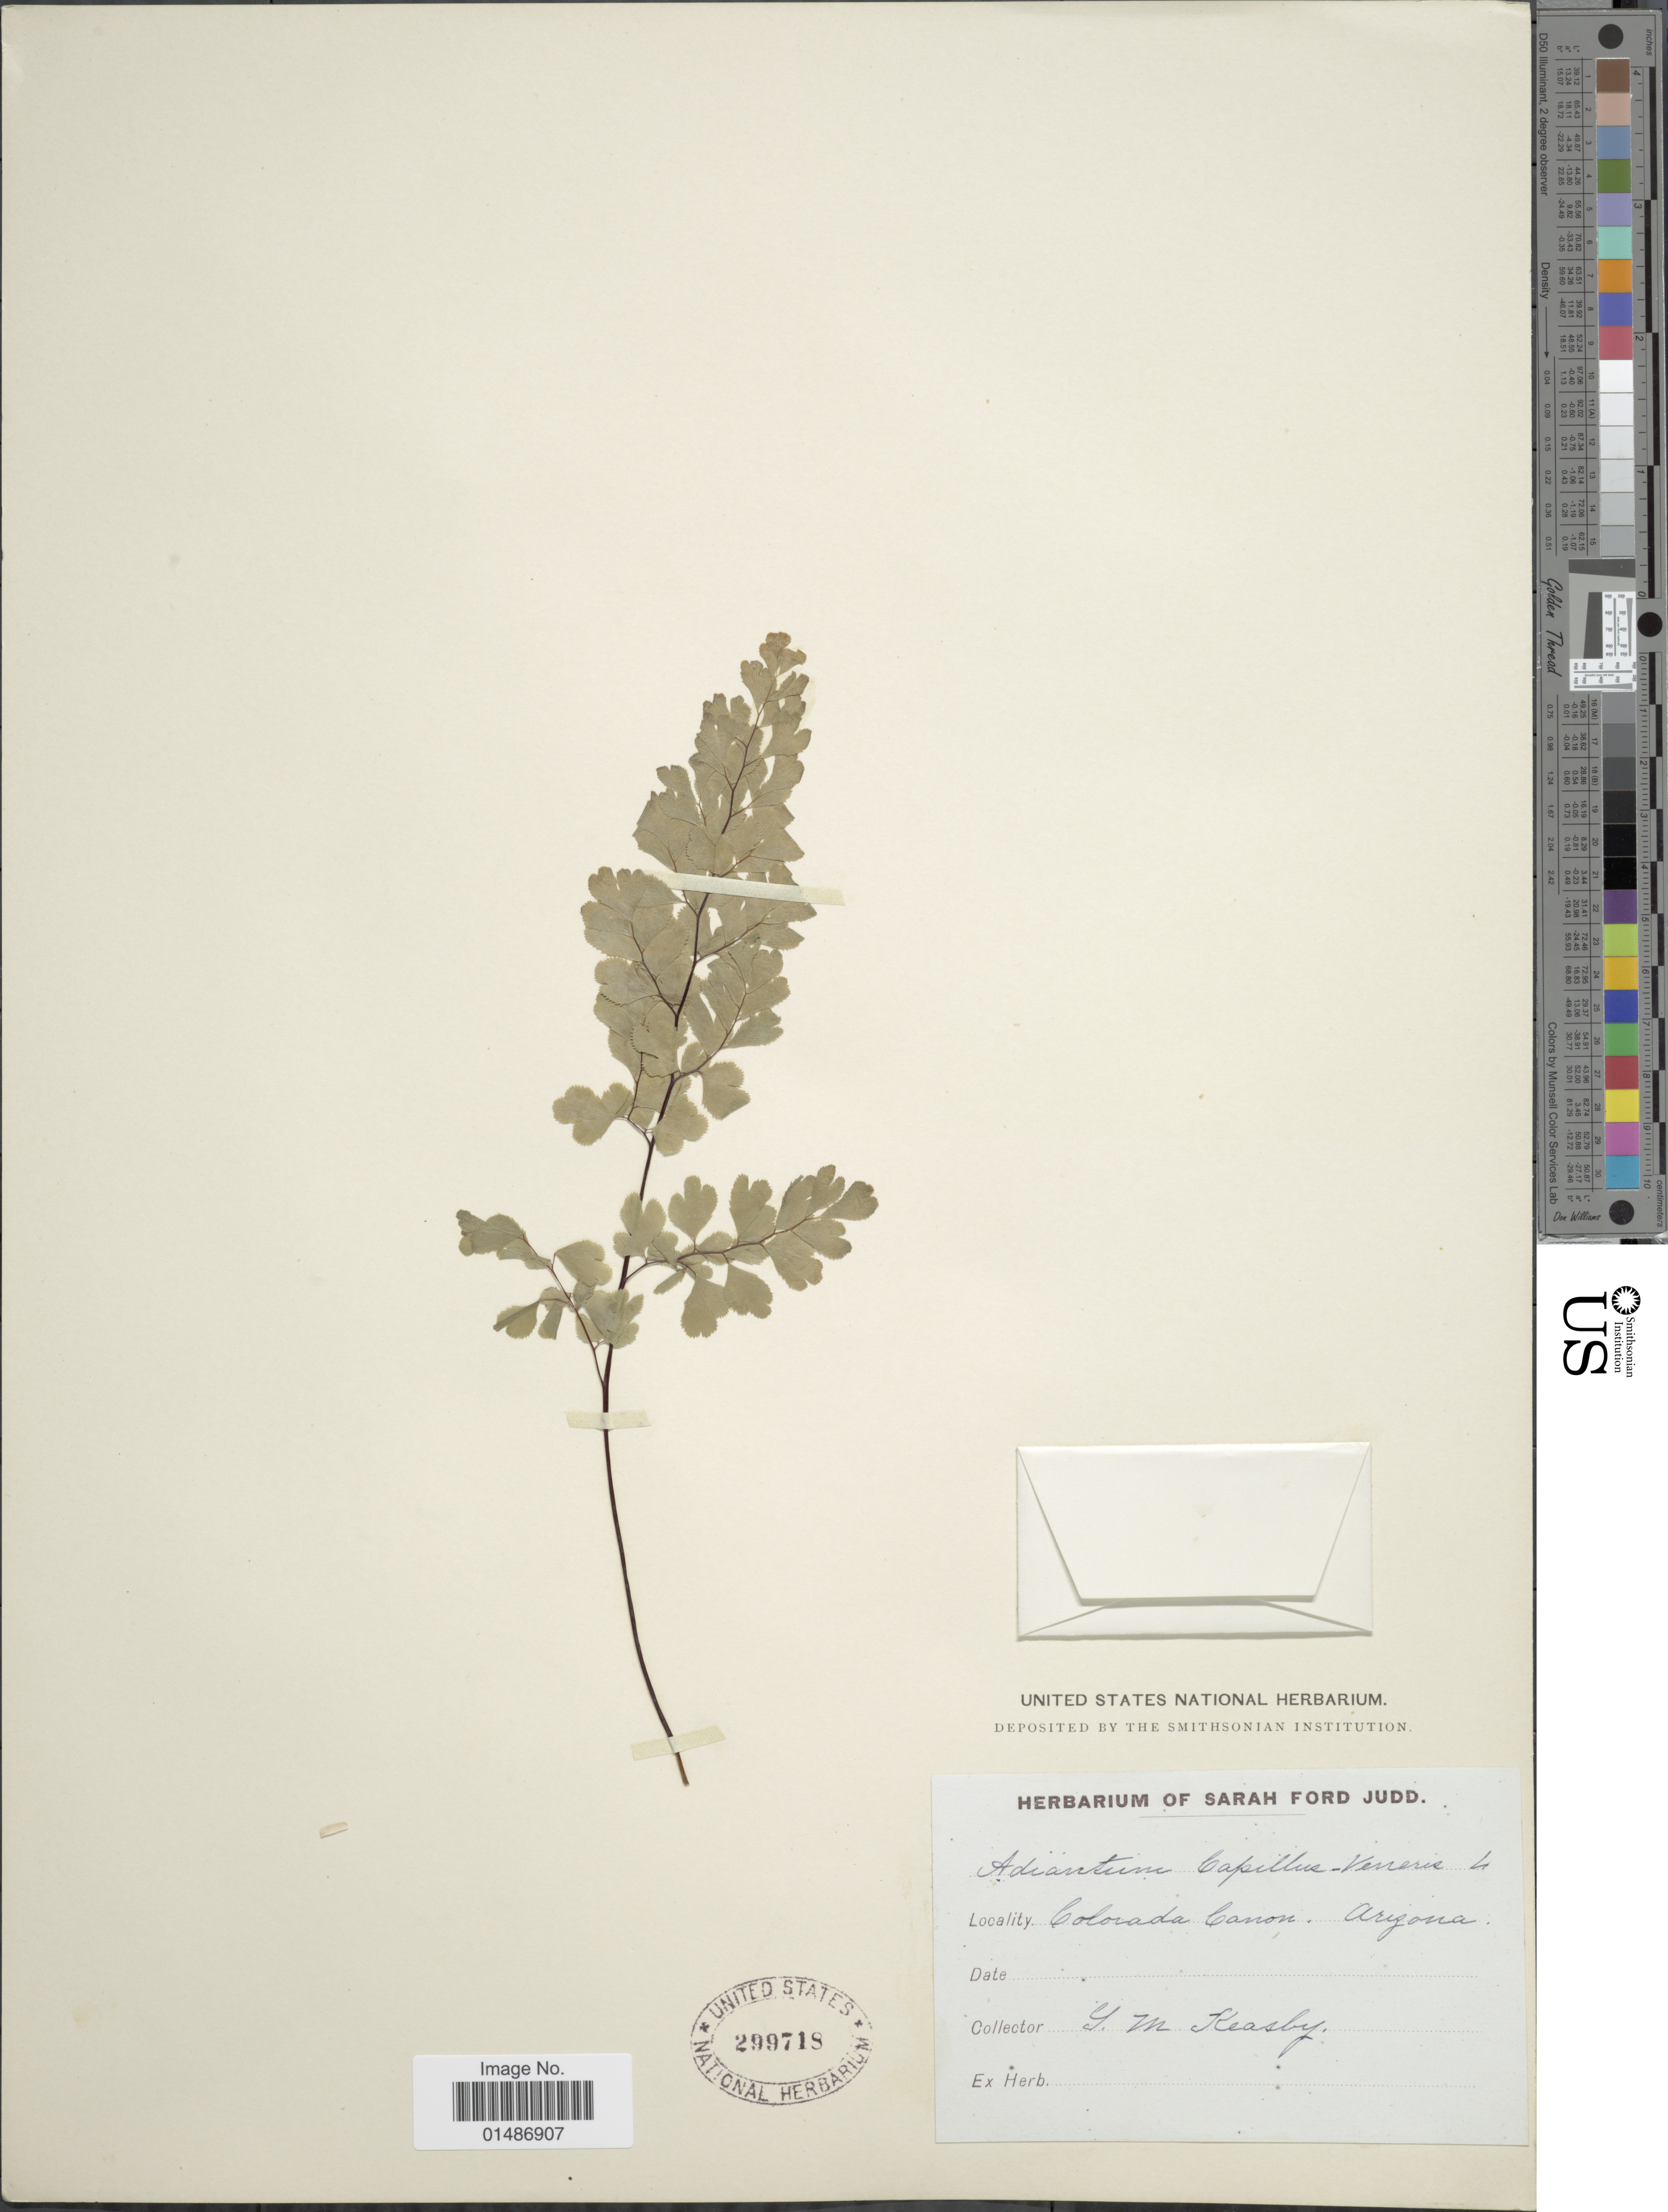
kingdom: Plantae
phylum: Tracheophyta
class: Polypodiopsida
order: Polypodiales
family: Pteridaceae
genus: Adiantum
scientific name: Adiantum capillus-veneris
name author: L.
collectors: G. Keasby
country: United States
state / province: Arizona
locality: Colorado Canon. Arizona.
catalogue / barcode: US 299718